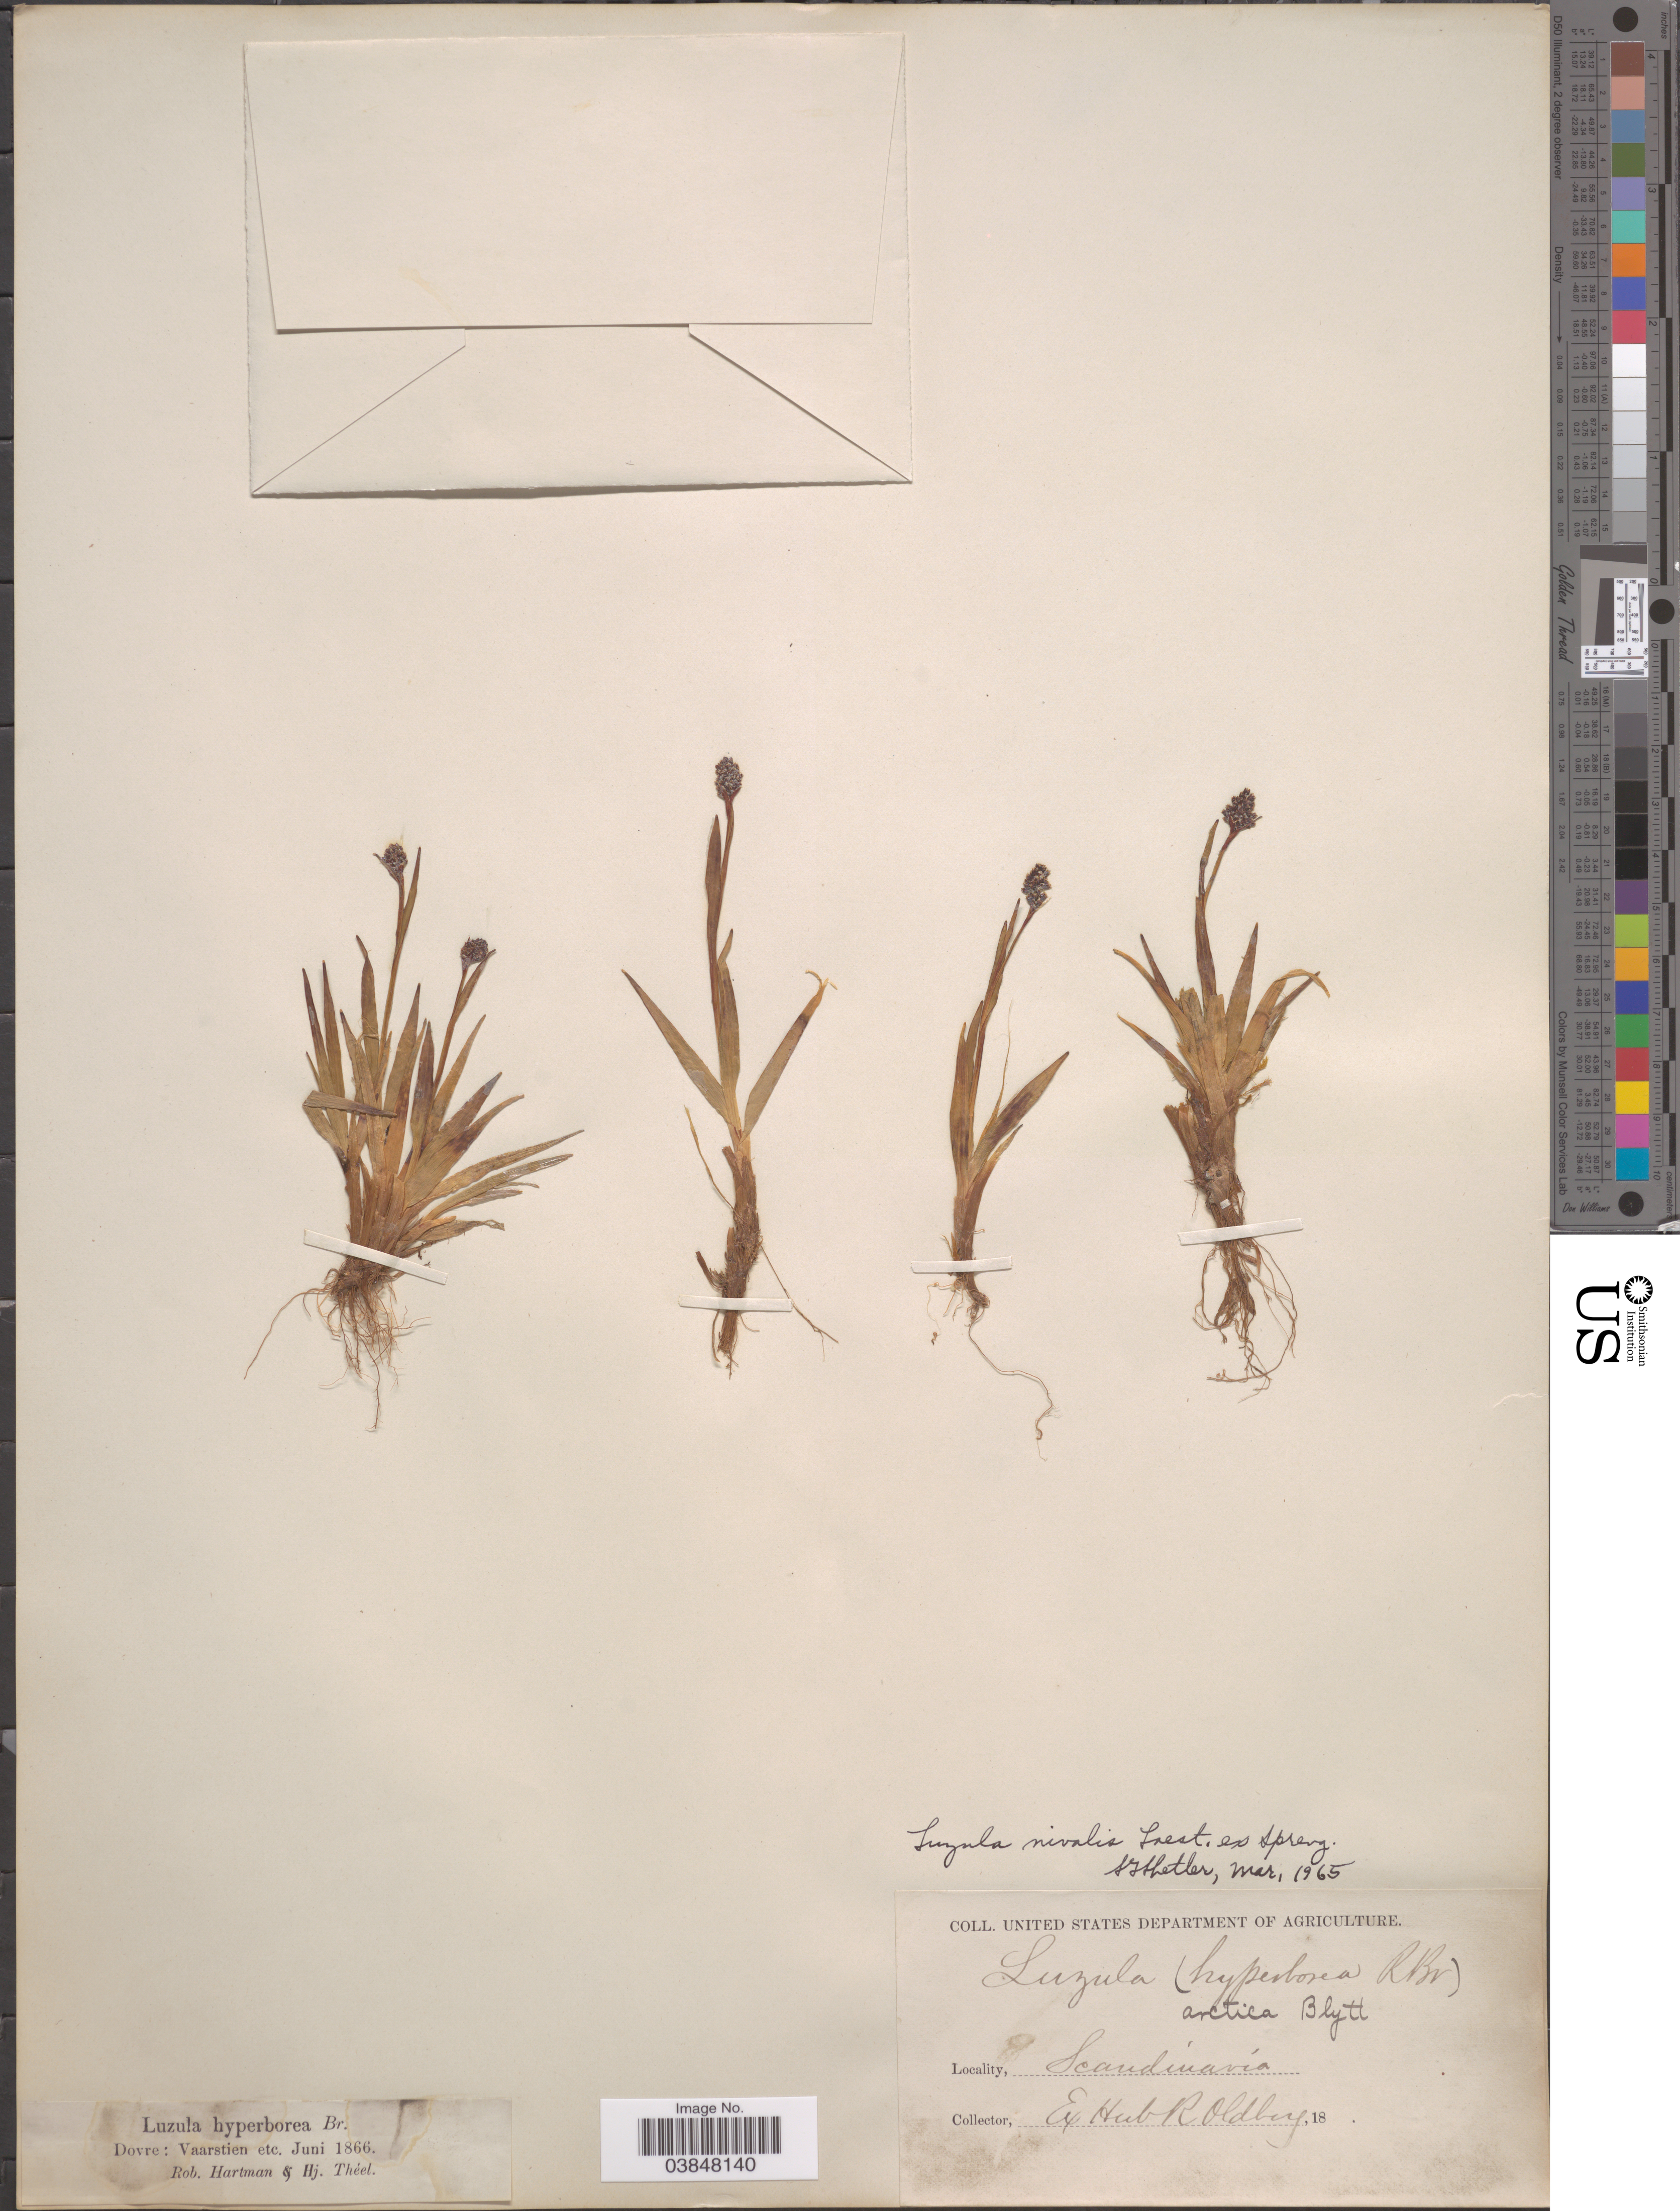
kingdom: Plantae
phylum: Tracheophyta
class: Liliopsida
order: Poales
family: Juncaceae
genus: Luzula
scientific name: Luzula nivalis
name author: (Laest.) Spreng.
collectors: R. W. Hartman & H. Théel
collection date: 1866-06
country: Norway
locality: Dovre: Vaarstien, Scandinavia.